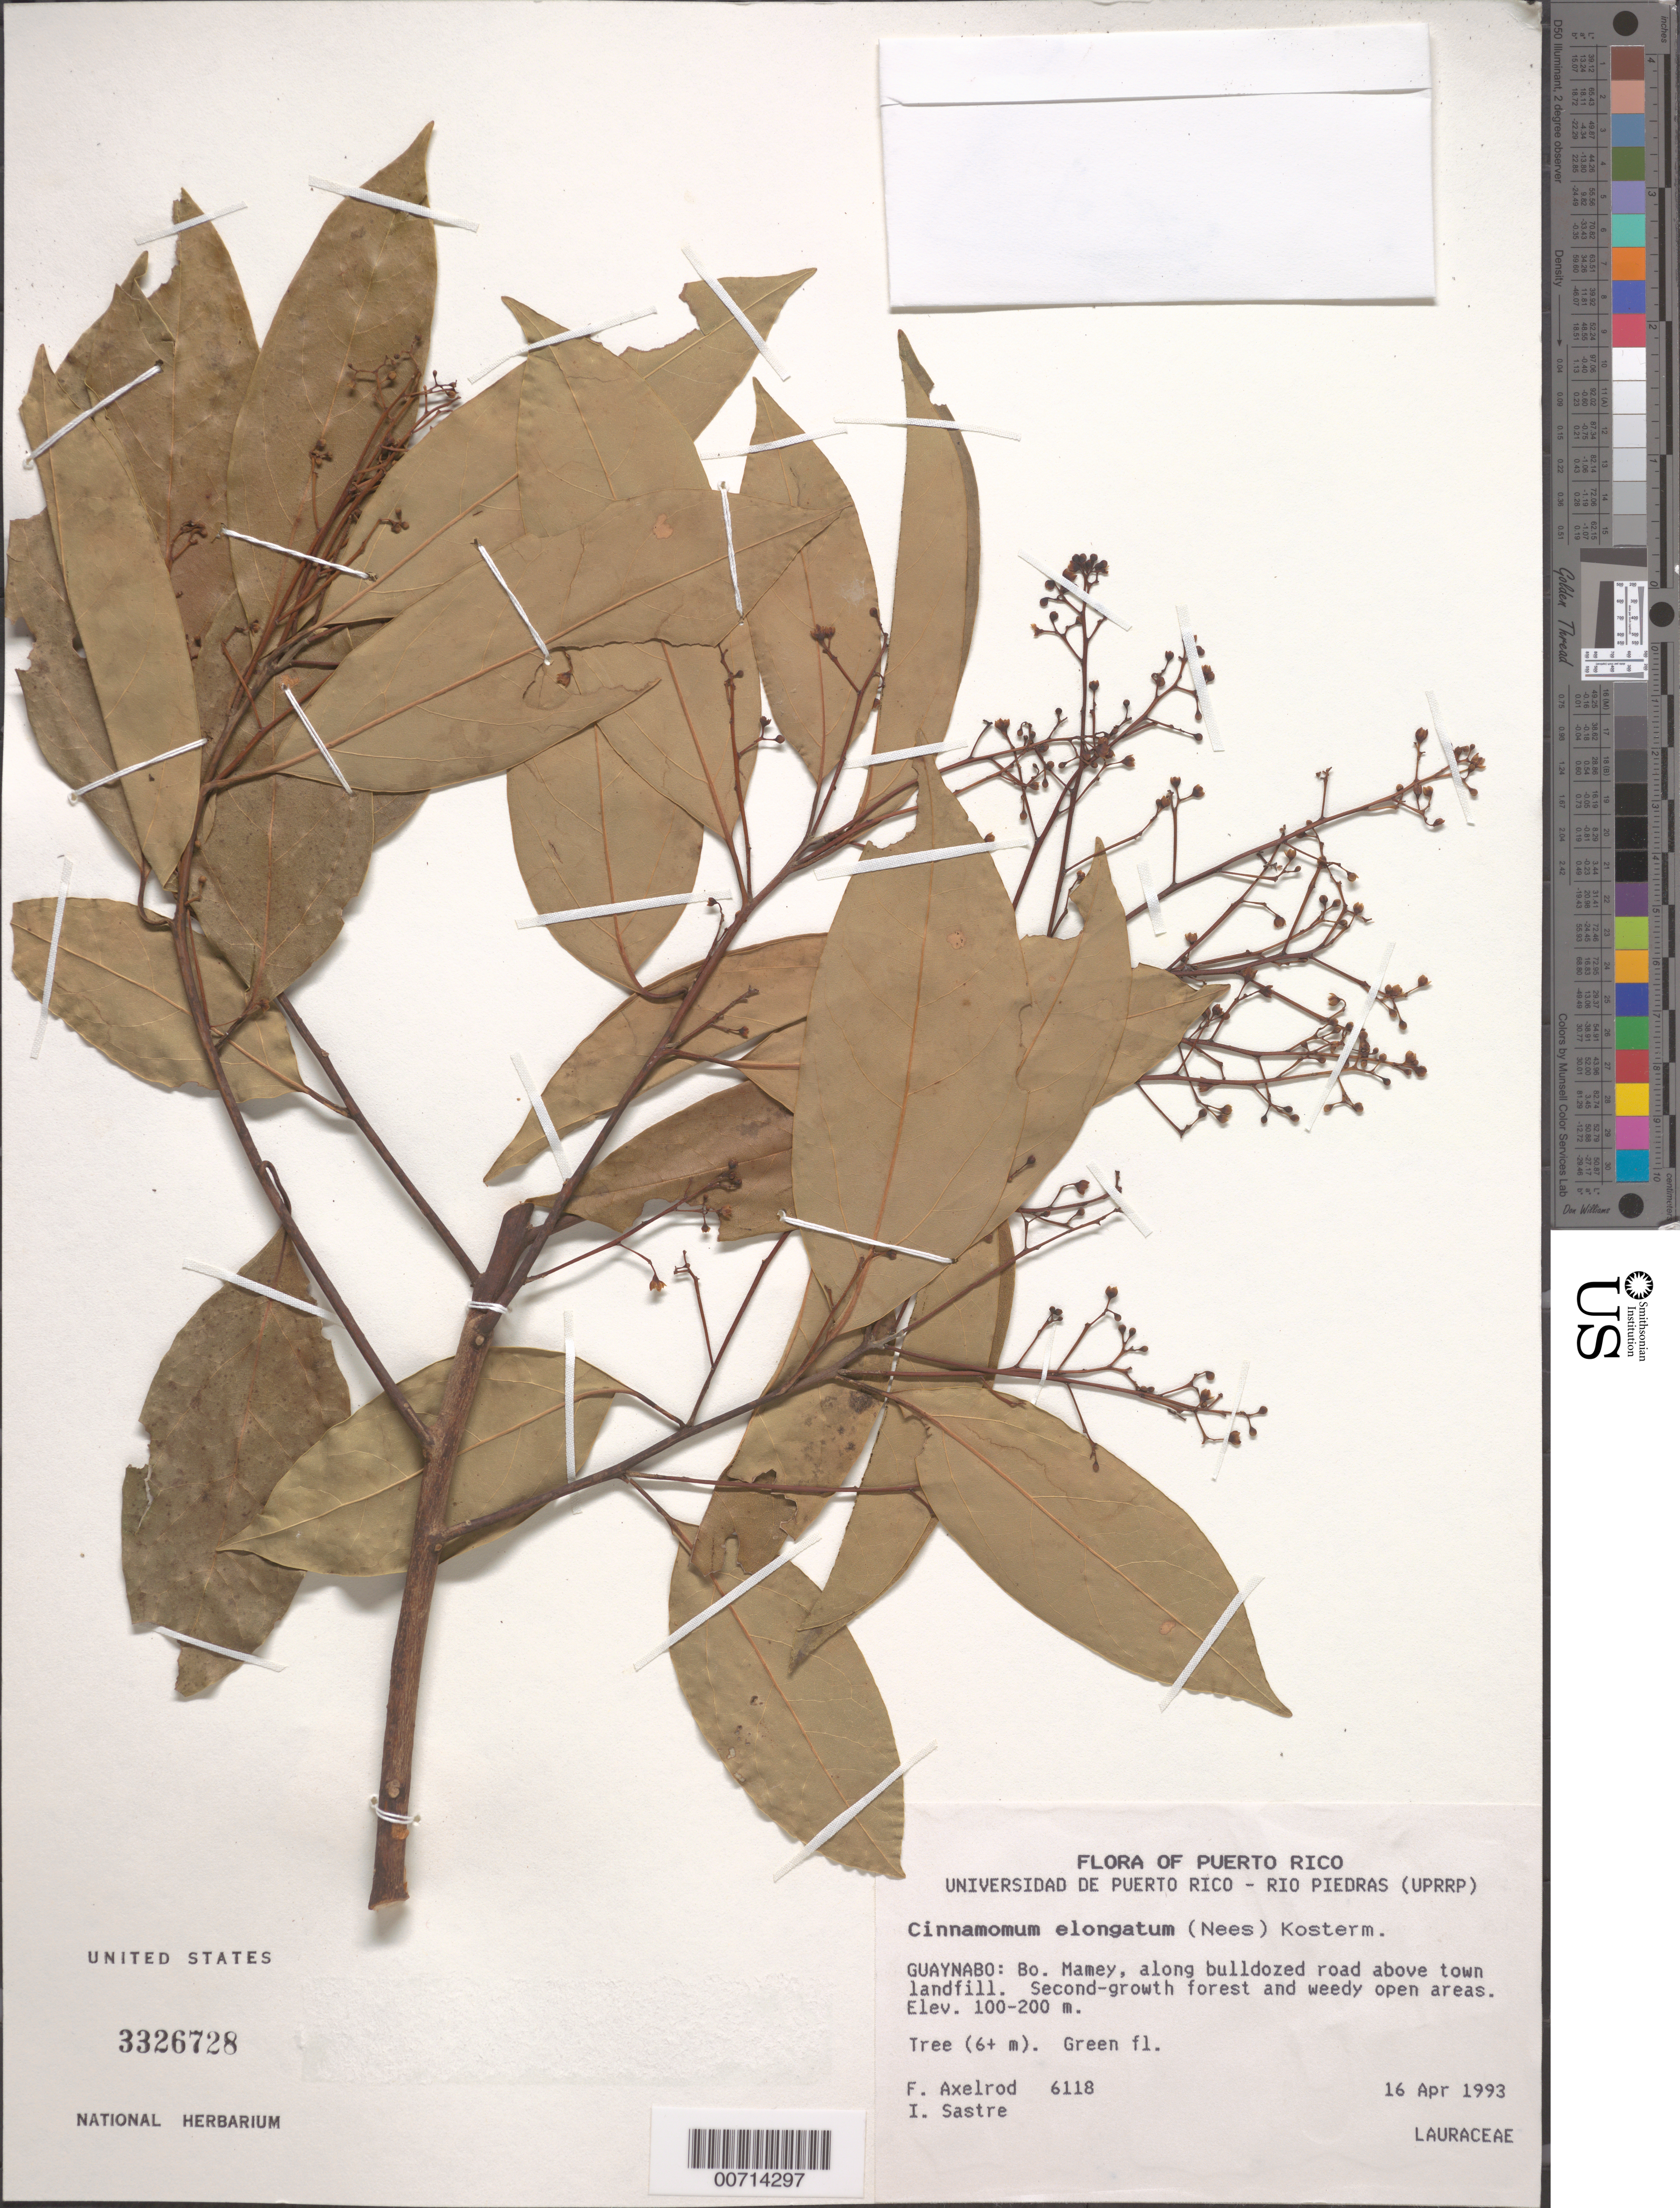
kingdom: Plantae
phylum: Tracheophyta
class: Magnoliopsida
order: Laurales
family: Lauraceae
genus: Cinnamomum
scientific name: Cinnamomum elongatum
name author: (Nees) Kosterm.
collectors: F. S. Axelrod & I. Sastre-de Jesús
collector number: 6118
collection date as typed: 16 Apr 1993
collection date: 1993-04-16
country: Puerto Rico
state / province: Guaynabo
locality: Guaynabo: Bo. Mamey, along bulldozed road above town landfill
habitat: Second-growth forest and weedy open areas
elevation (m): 100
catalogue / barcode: US 3326728